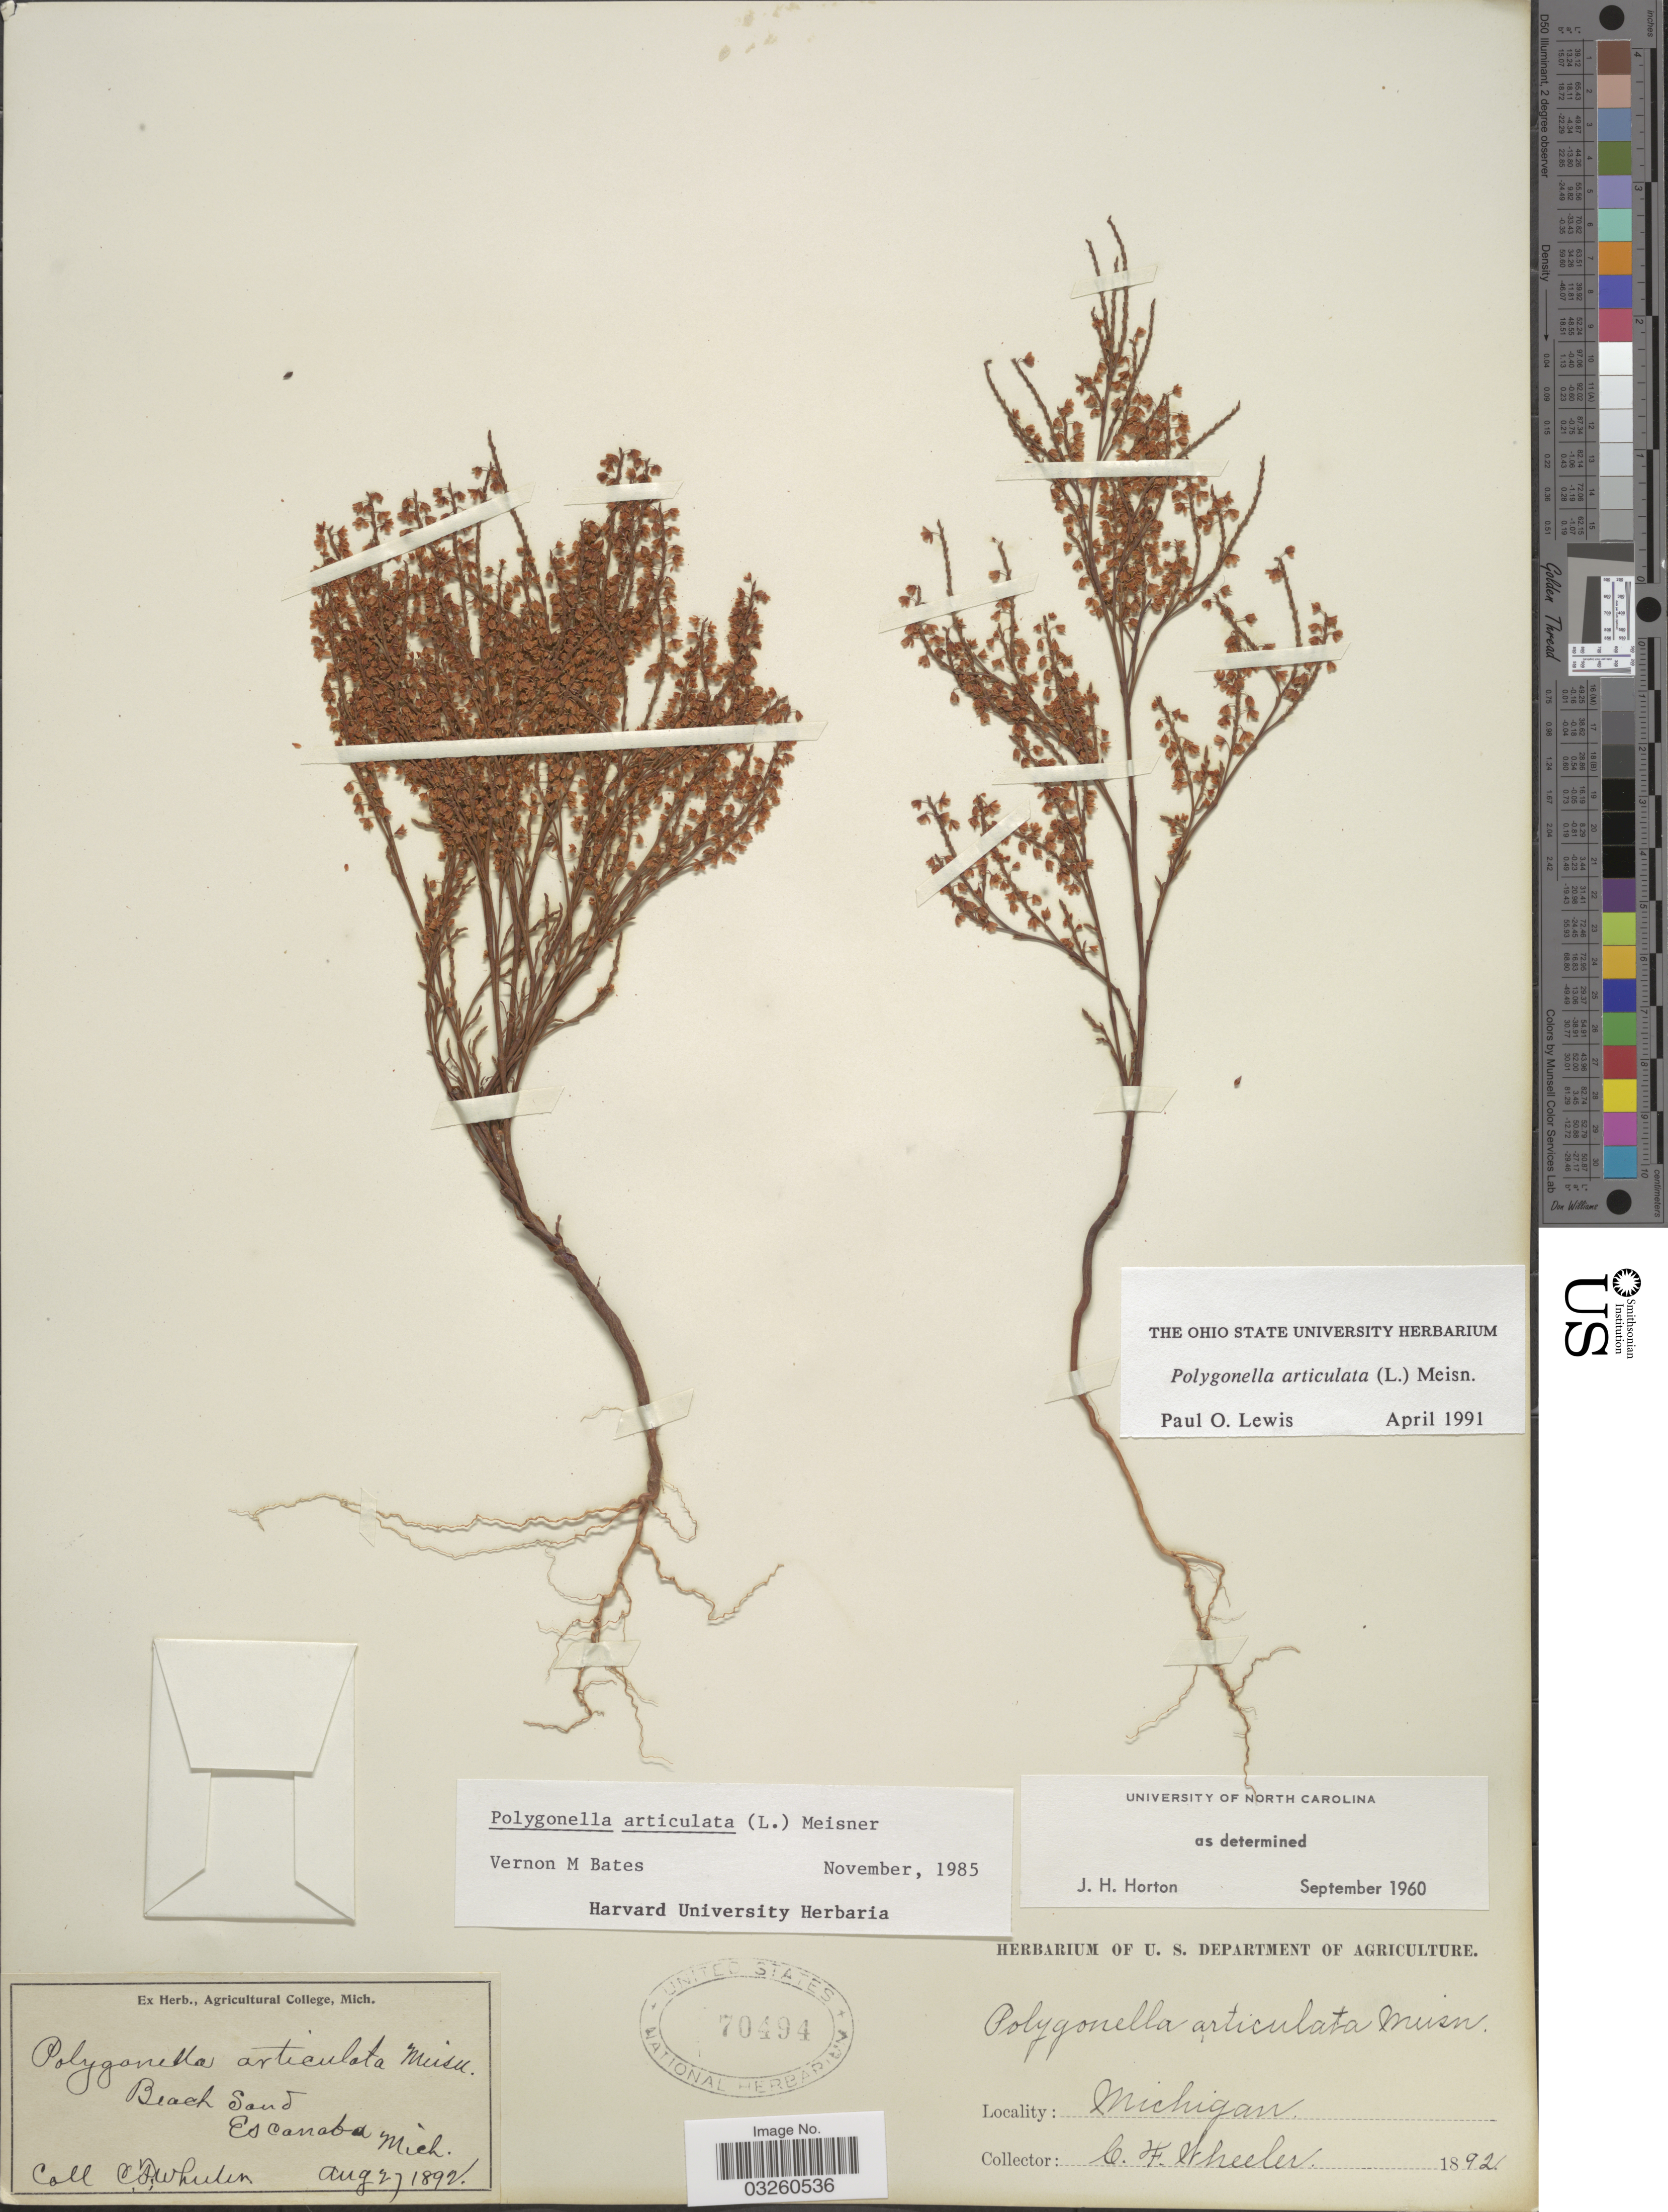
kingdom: Plantae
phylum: Tracheophyta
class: Magnoliopsida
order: Caryophyllales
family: Polygonaceae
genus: Polygonella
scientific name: Polygonella articulata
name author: (L.) Meisn.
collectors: C. Wheeler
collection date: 1892-08-27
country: United States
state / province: Michigan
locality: Beach Sand, Escanaba, Mich.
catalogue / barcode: US 70494